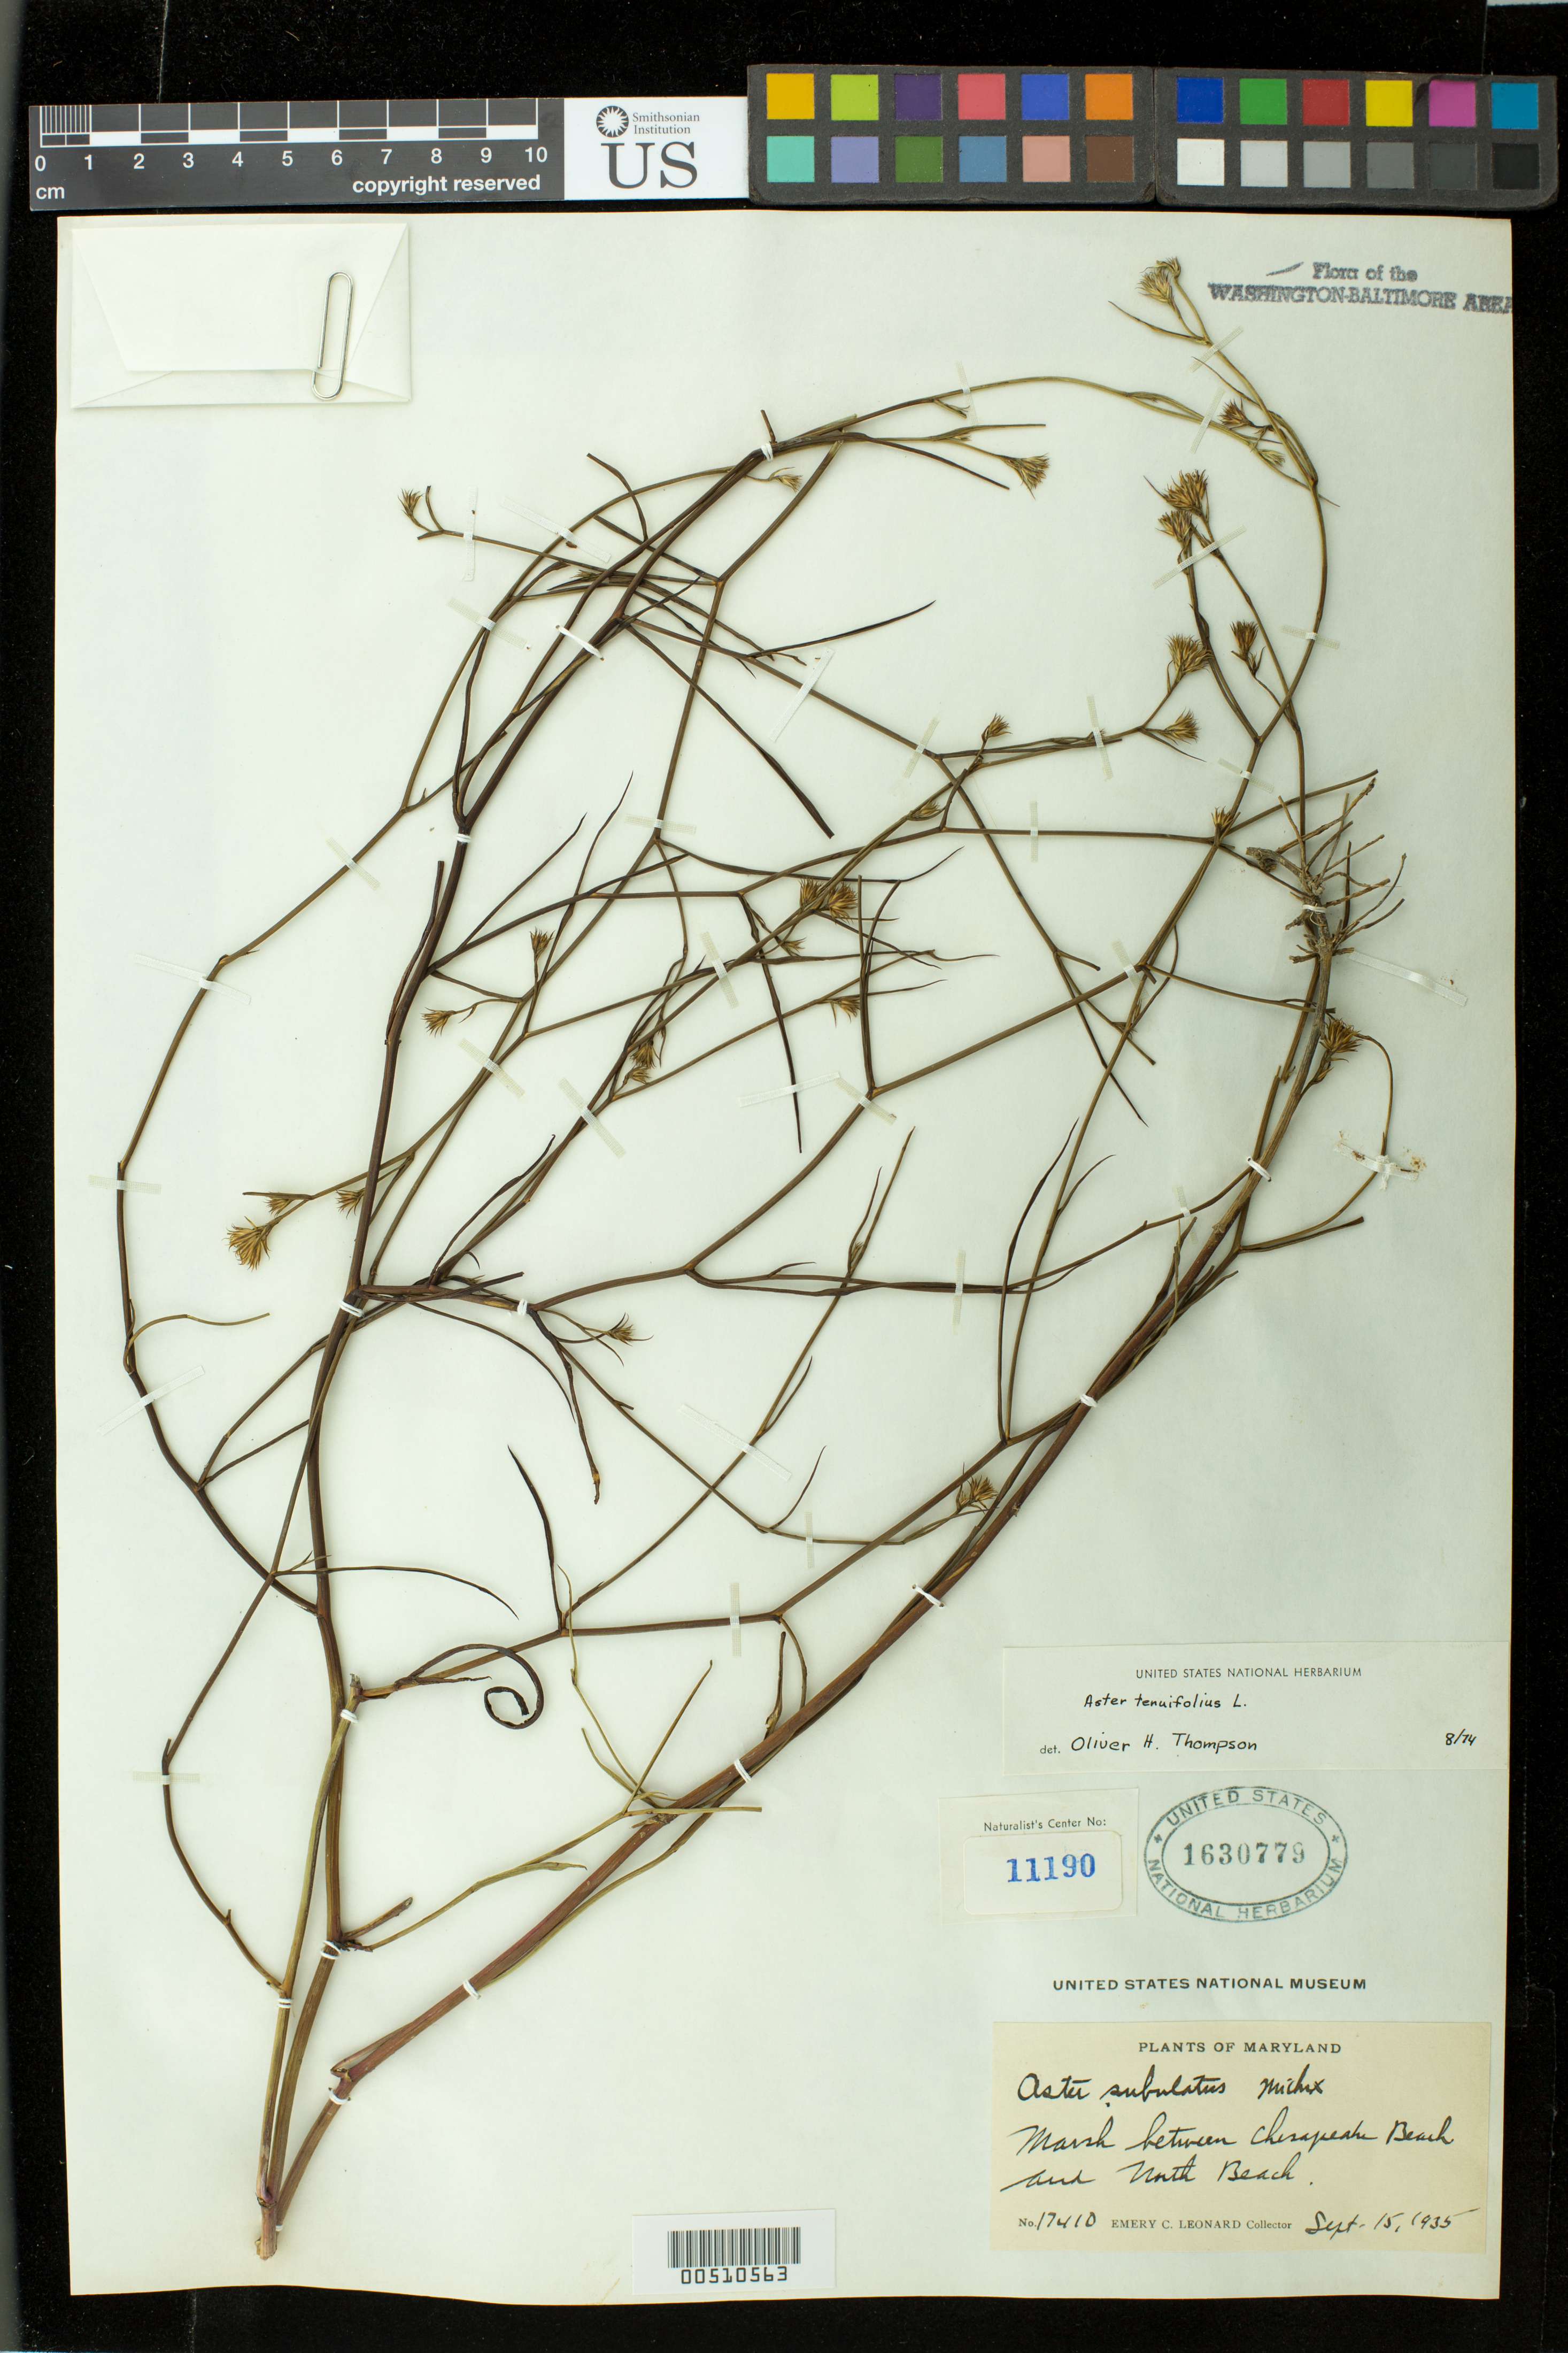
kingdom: Plantae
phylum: Tracheophyta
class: Magnoliopsida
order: Asterales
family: Asteraceae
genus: Symphyotrichum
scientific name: Symphyotrichum tenuifolium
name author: (L.) G.L. Nesom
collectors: G. M. Leonard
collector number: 17410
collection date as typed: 15 Sep 1935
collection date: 1935-09-15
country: United States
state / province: Maryland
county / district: Calvert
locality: between Chesapeake Beach and North Beach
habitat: marsh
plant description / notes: Specimens returned from Naturalist Center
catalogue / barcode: US 1630779